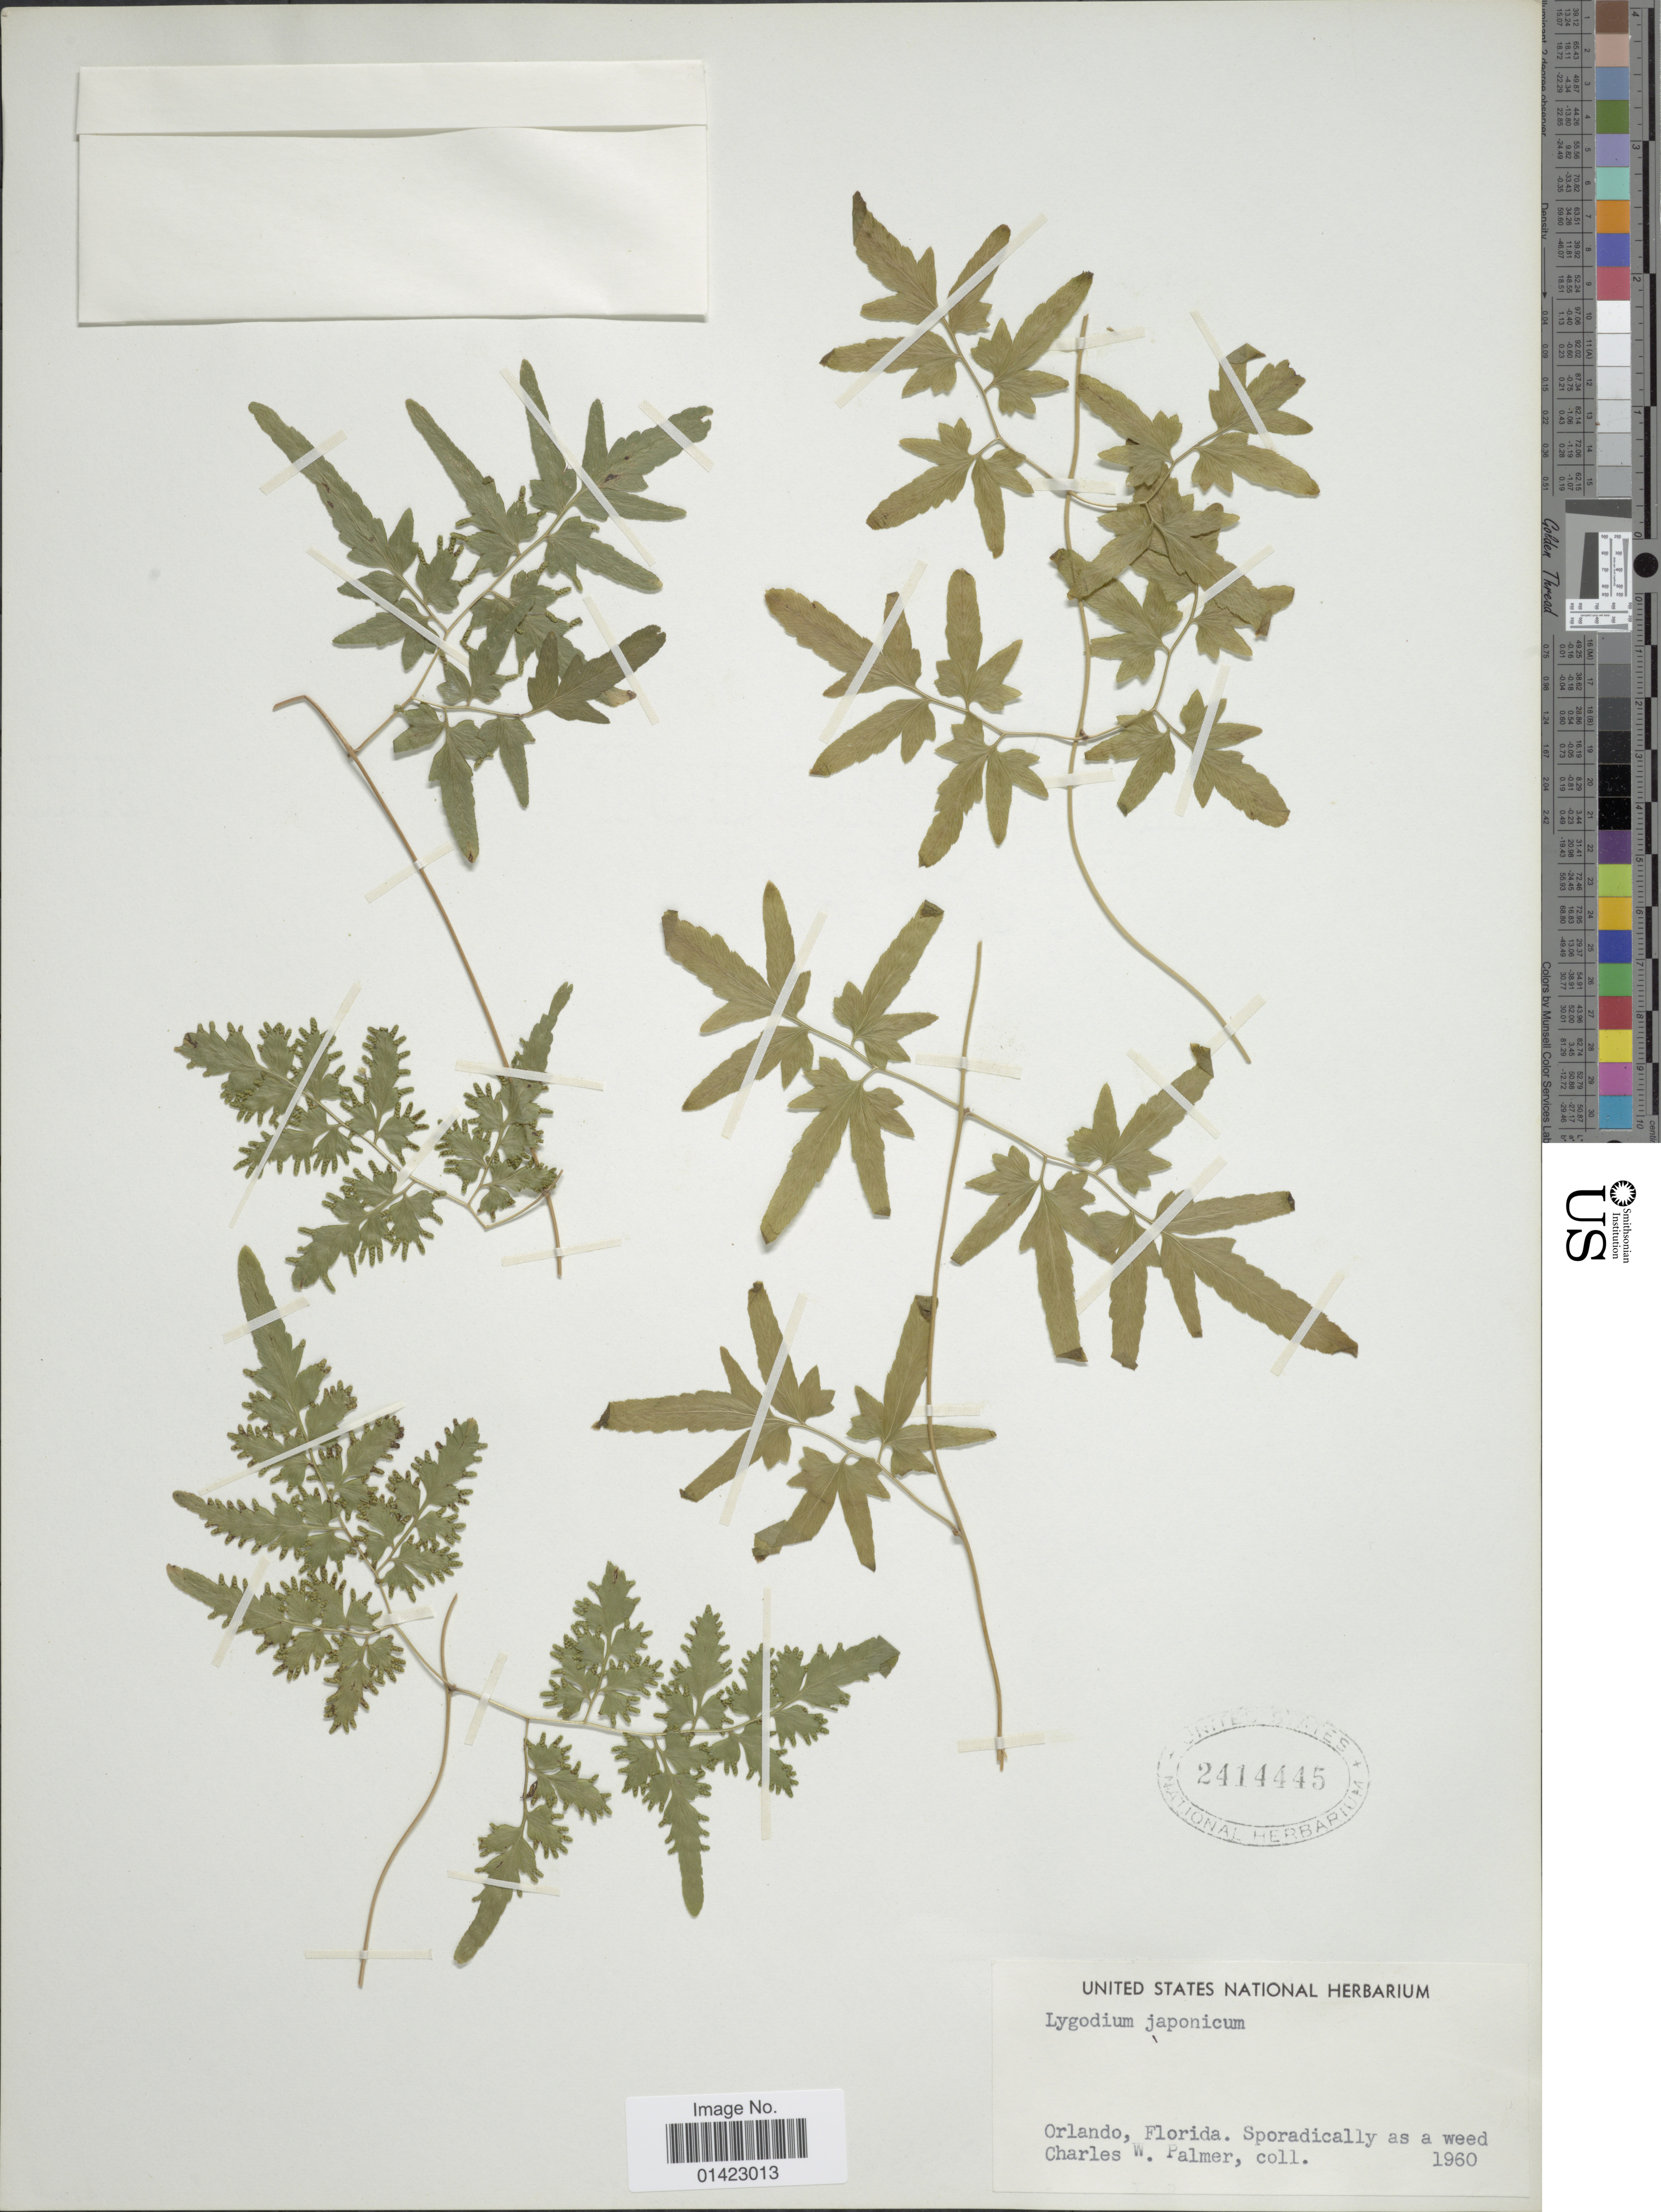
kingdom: Plantae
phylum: Tracheophyta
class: Polypodiopsida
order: Schizaeales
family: Lygodiaceae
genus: Lygodium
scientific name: Lygodium japonicum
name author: (Thunb.) Sw.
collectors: C. Palmer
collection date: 1960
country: United States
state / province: Florida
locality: Orlando, Florida,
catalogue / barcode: US 2414445